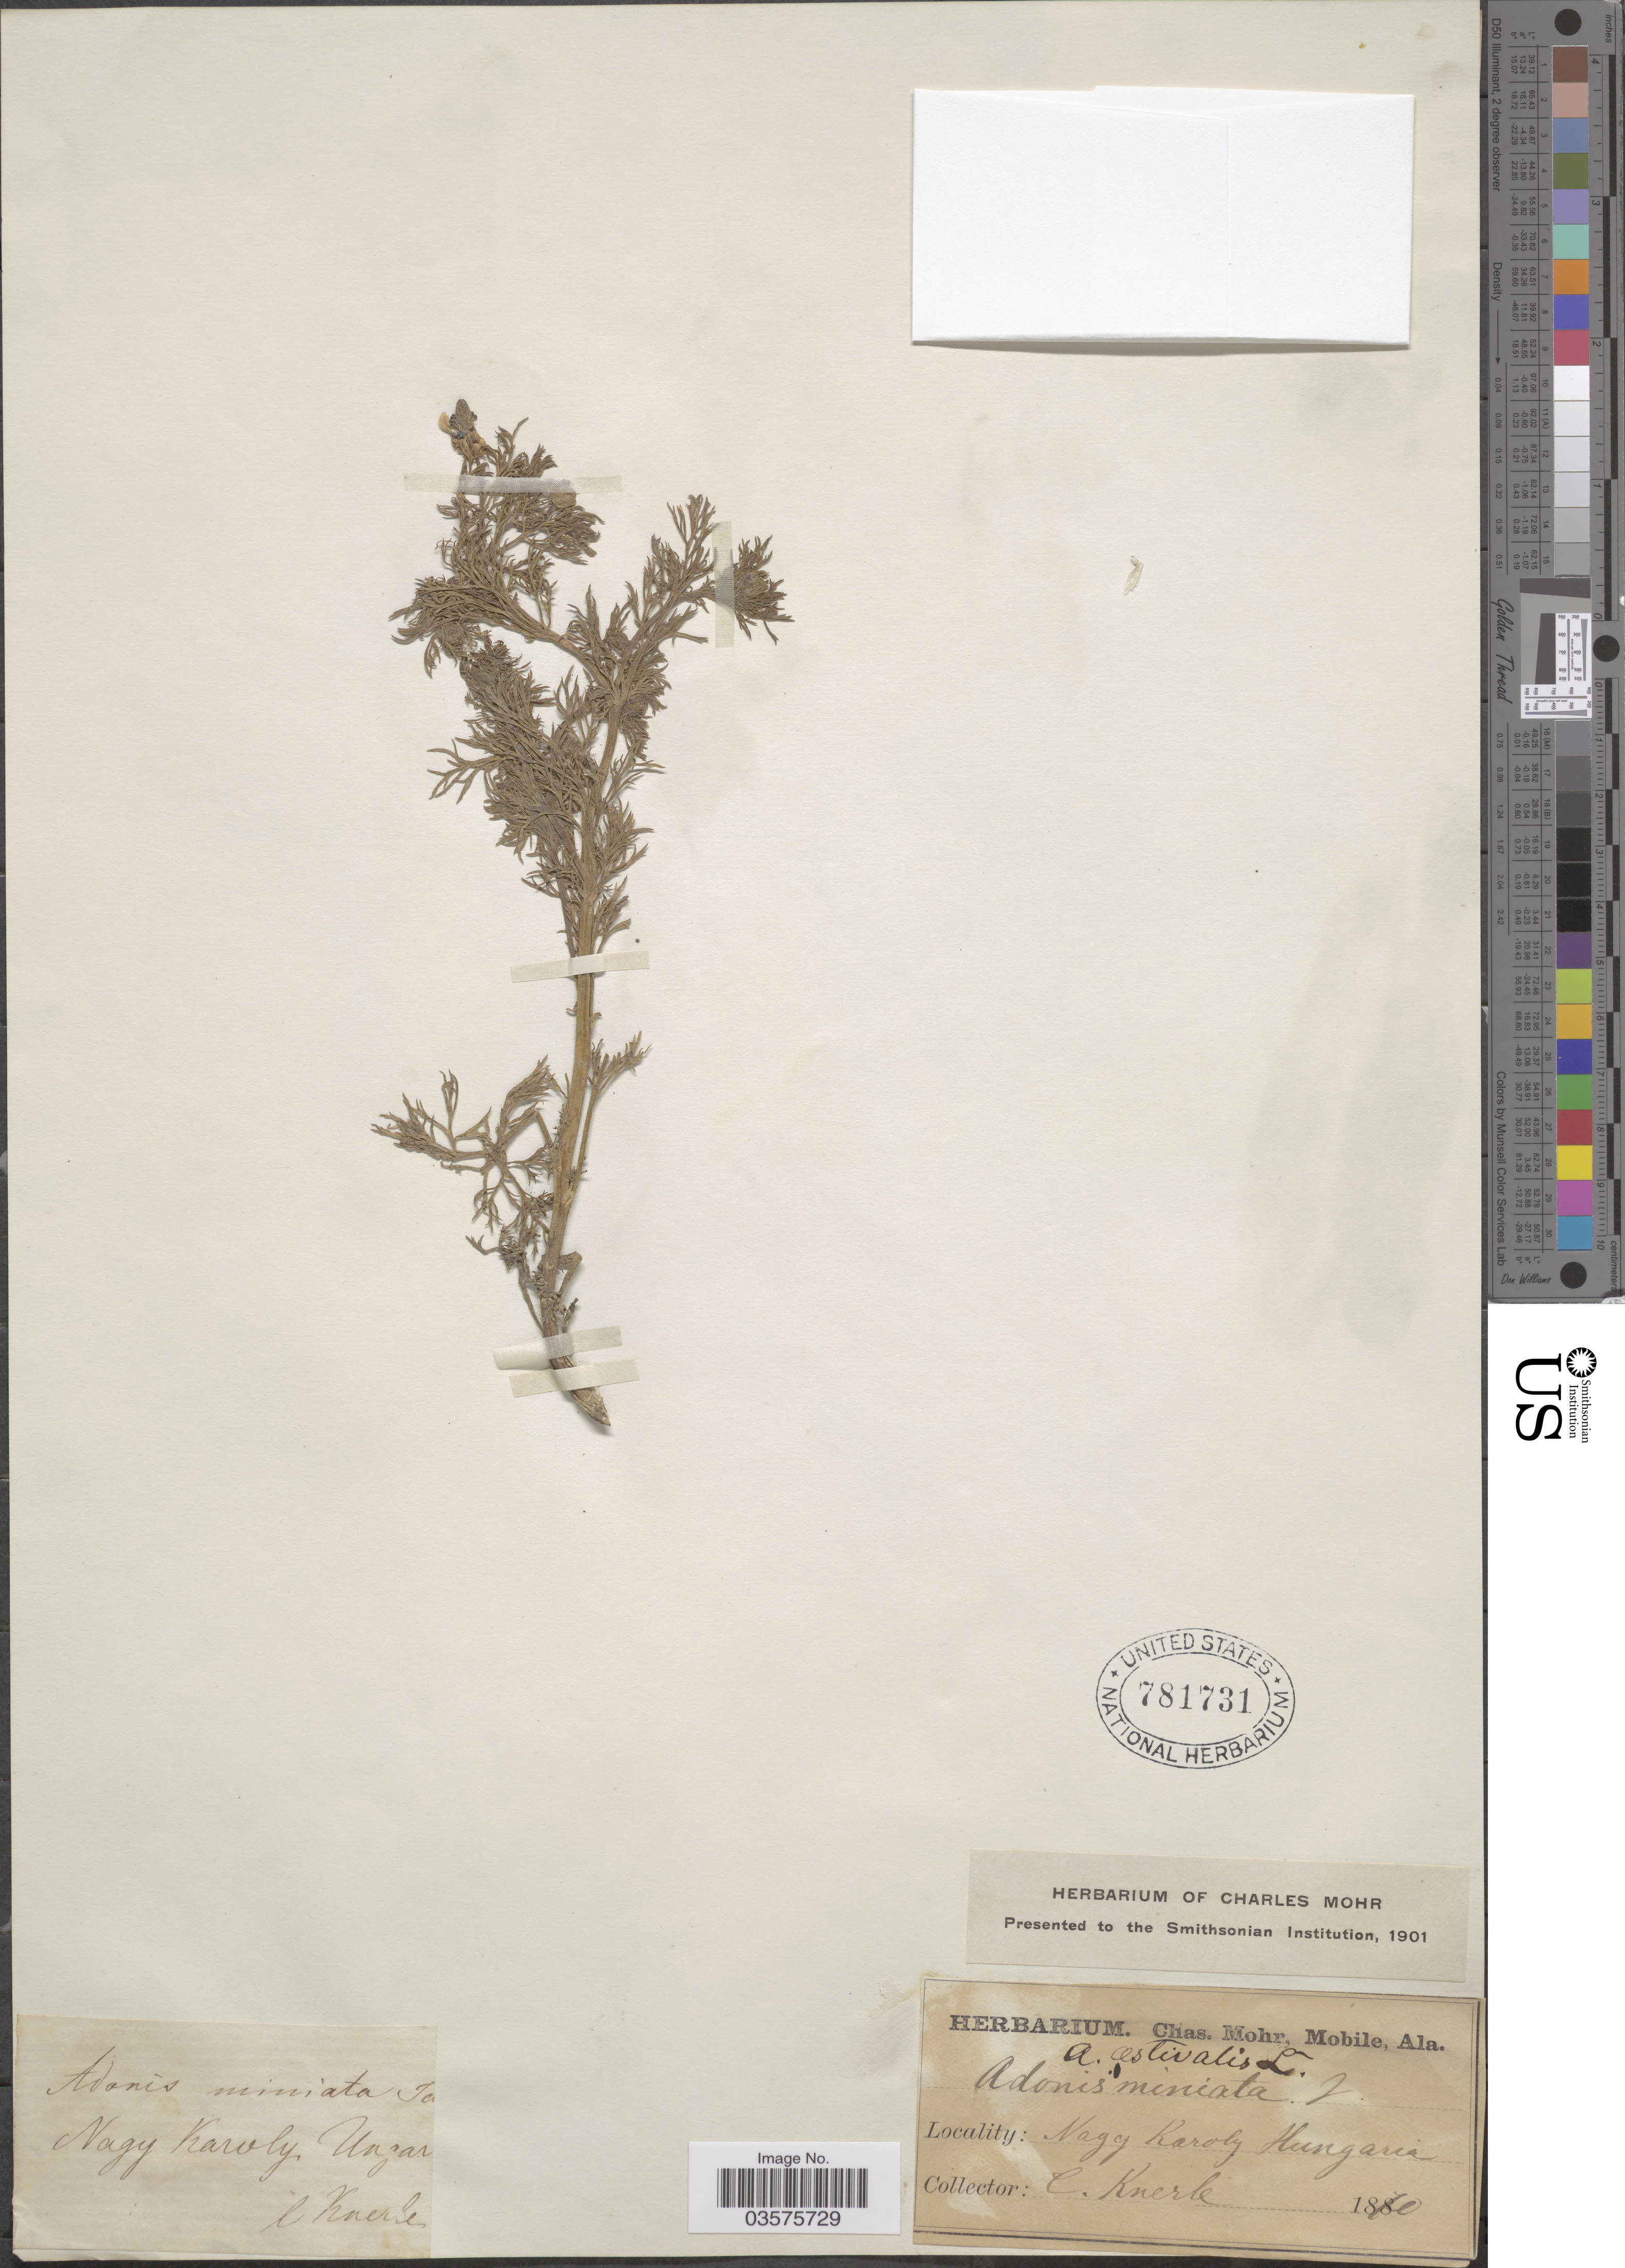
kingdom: Plantae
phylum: Tracheophyta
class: Magnoliopsida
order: Ranunculales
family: Ranunculaceae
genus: Adonis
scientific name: Adonis aestivalis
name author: L.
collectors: C. Knerle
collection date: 1870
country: Hungary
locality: Nagy Karvly. Ungar.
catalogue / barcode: US 781731